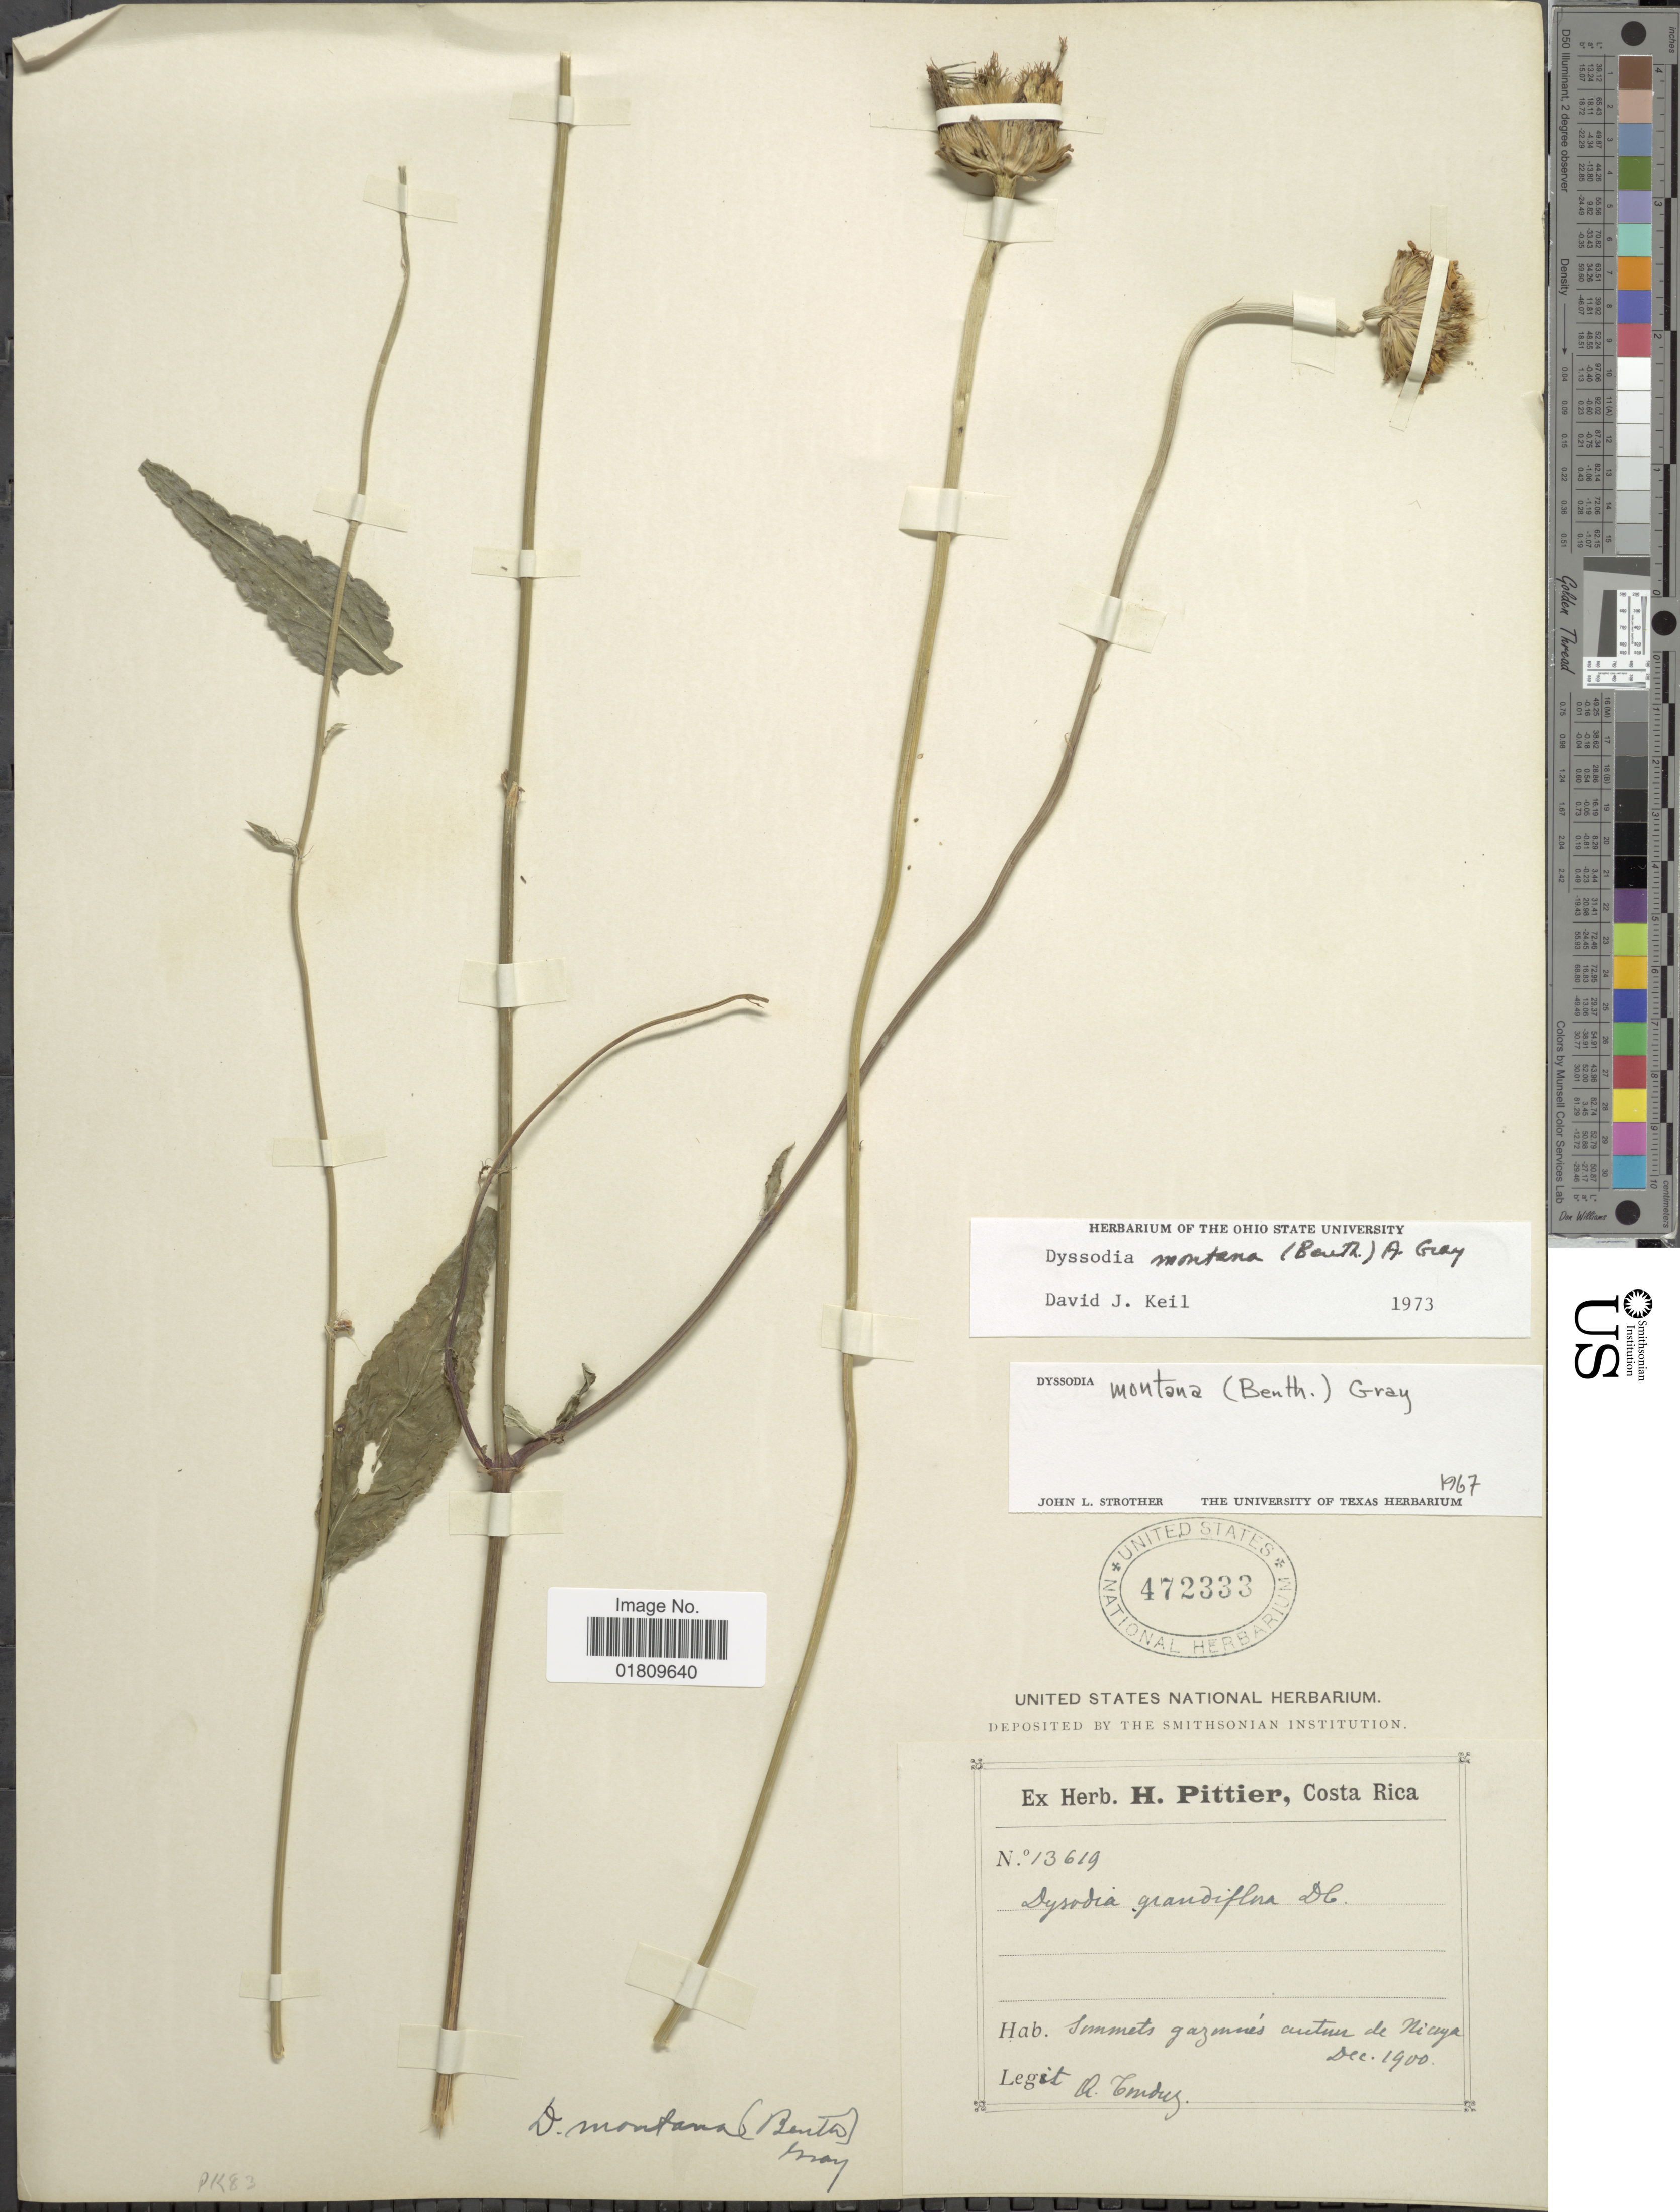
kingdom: Plantae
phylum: Tracheophyta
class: Magnoliopsida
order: Asterales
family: Asteraceae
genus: Dyssodia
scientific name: Dyssodia montana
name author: (Benth.) A. Gray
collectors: A. Tonduz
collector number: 13619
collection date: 1900-12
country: Costa Rica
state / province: Guanacaste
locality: Sommets gazonnés autour de Nicoya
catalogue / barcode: US 472333